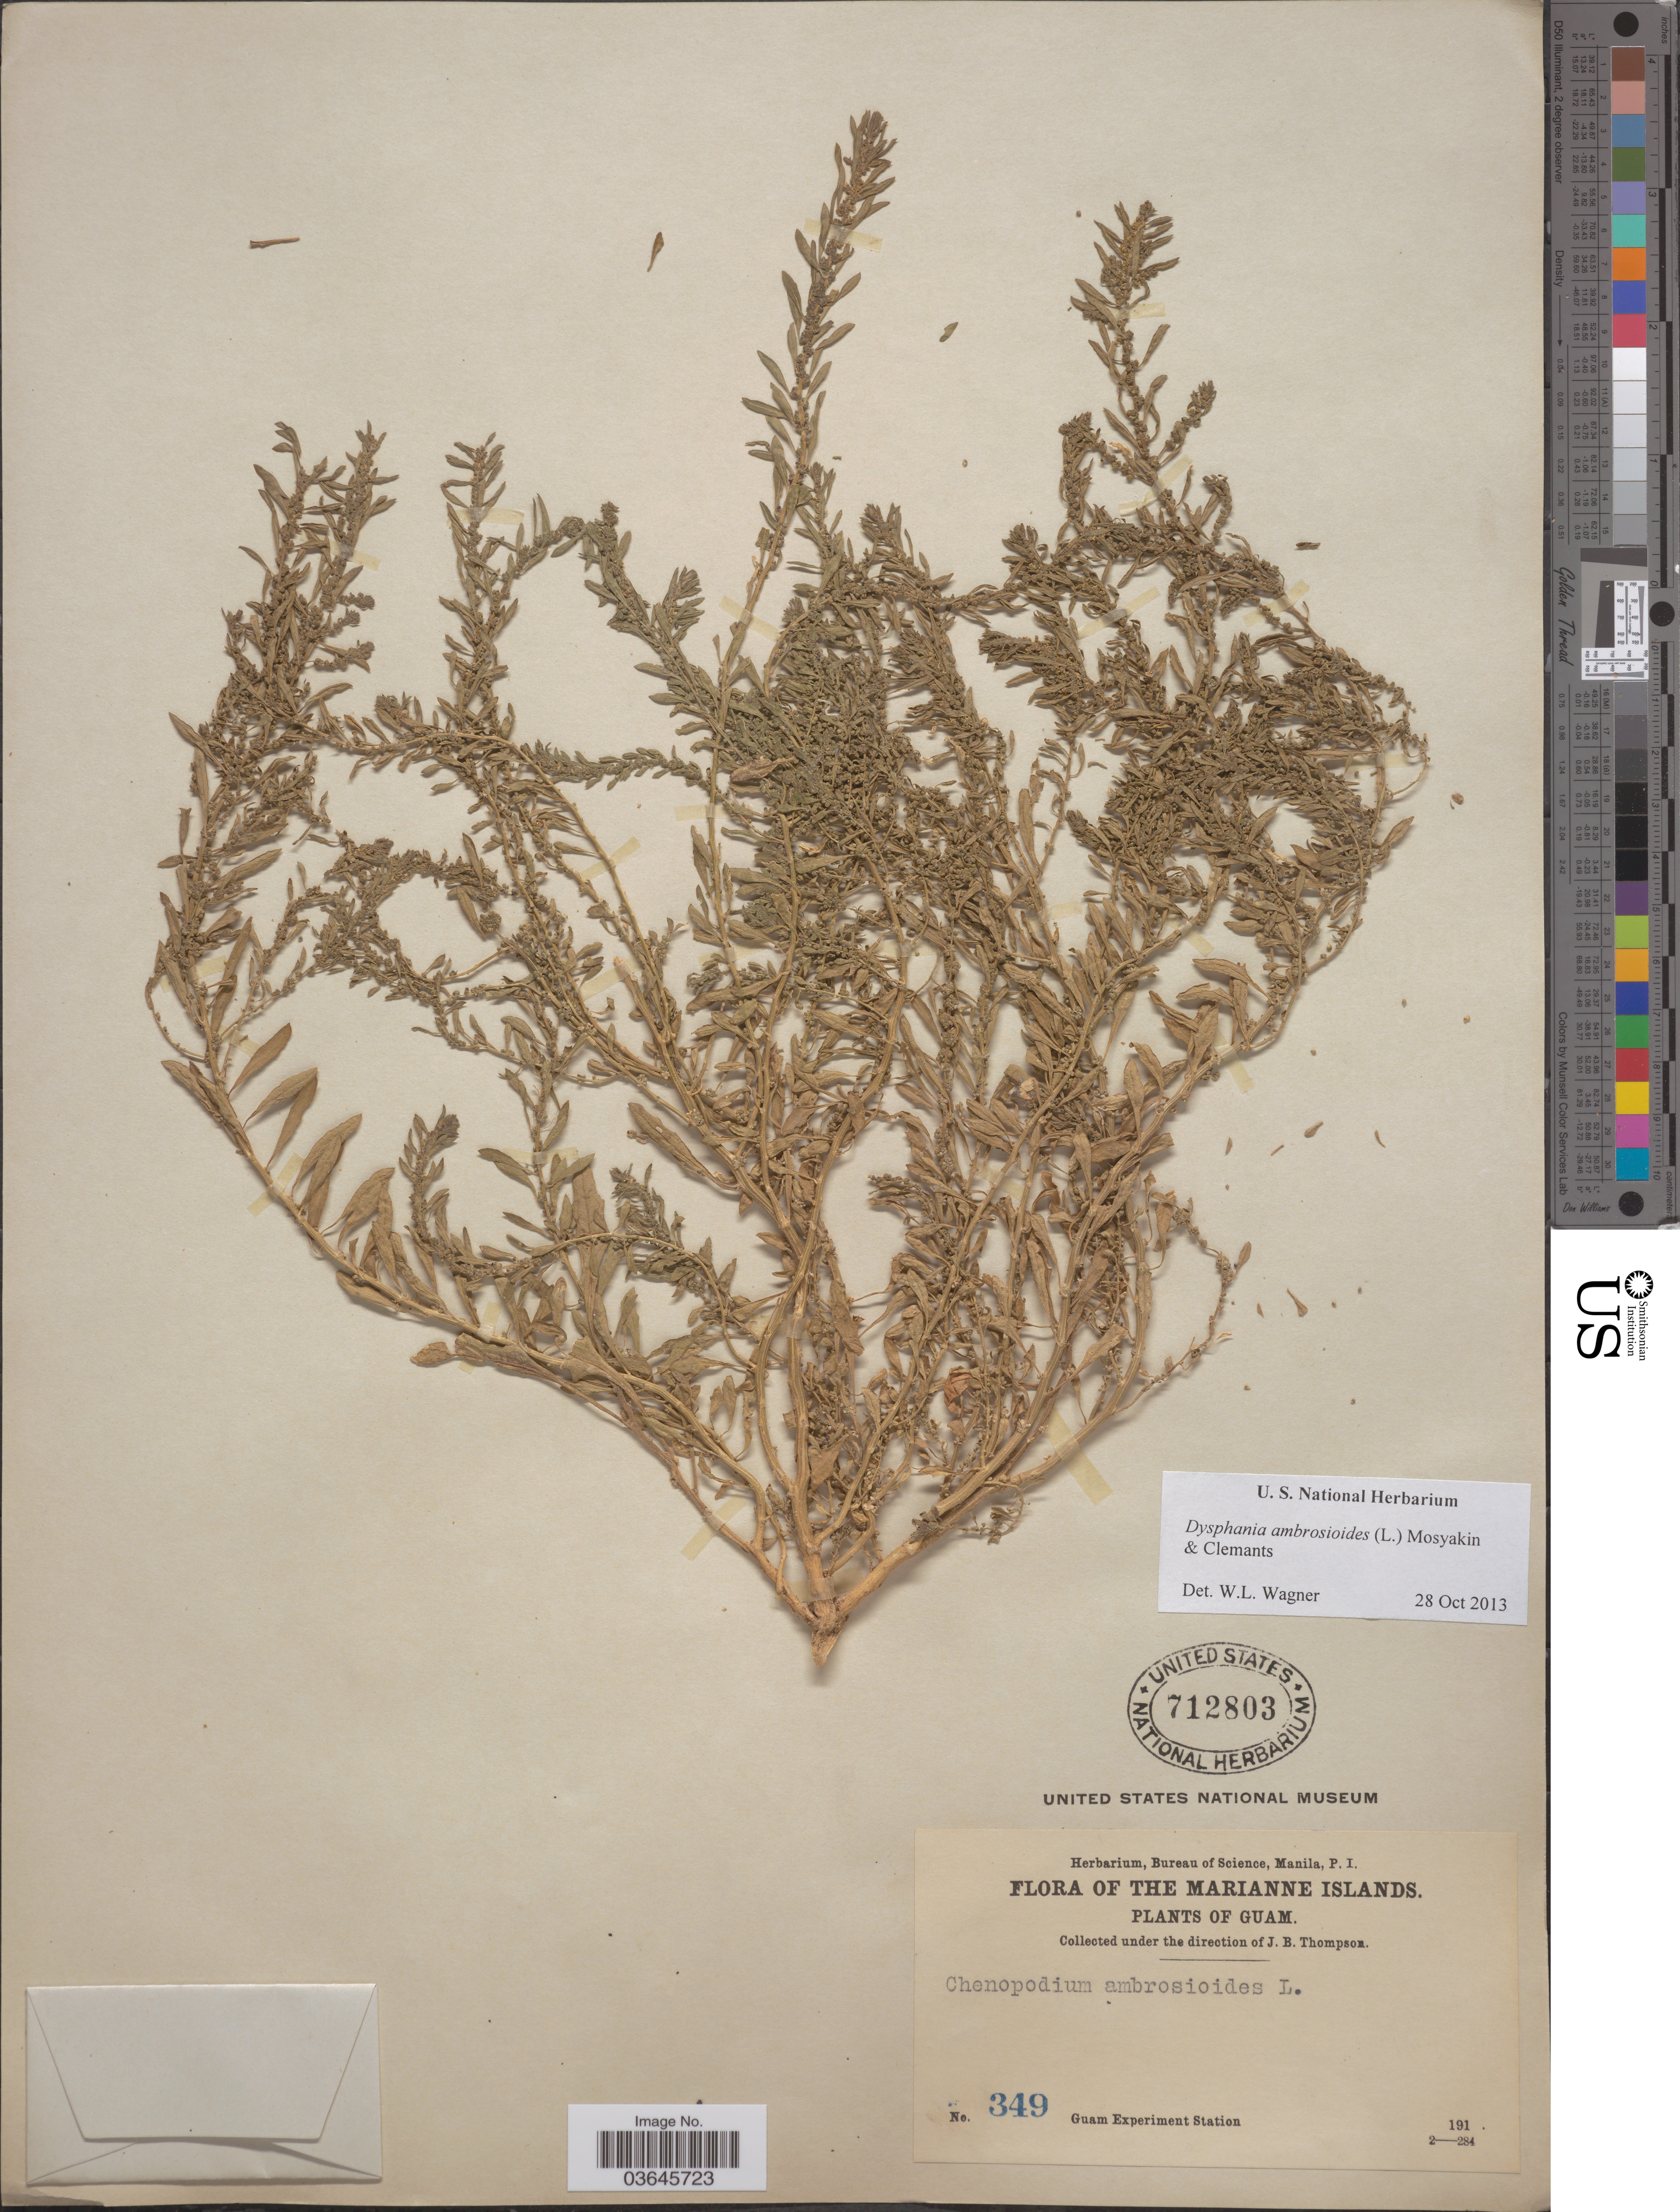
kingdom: Plantae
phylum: Tracheophyta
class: Magnoliopsida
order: Caryophyllales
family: Amaranthaceae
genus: Dysphania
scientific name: Dysphania ambrosioides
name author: (L.) Mosyakin & Clemants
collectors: Guam Exp. Sta.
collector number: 349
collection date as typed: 191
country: Guam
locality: The Marianne Islands.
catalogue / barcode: US 712803